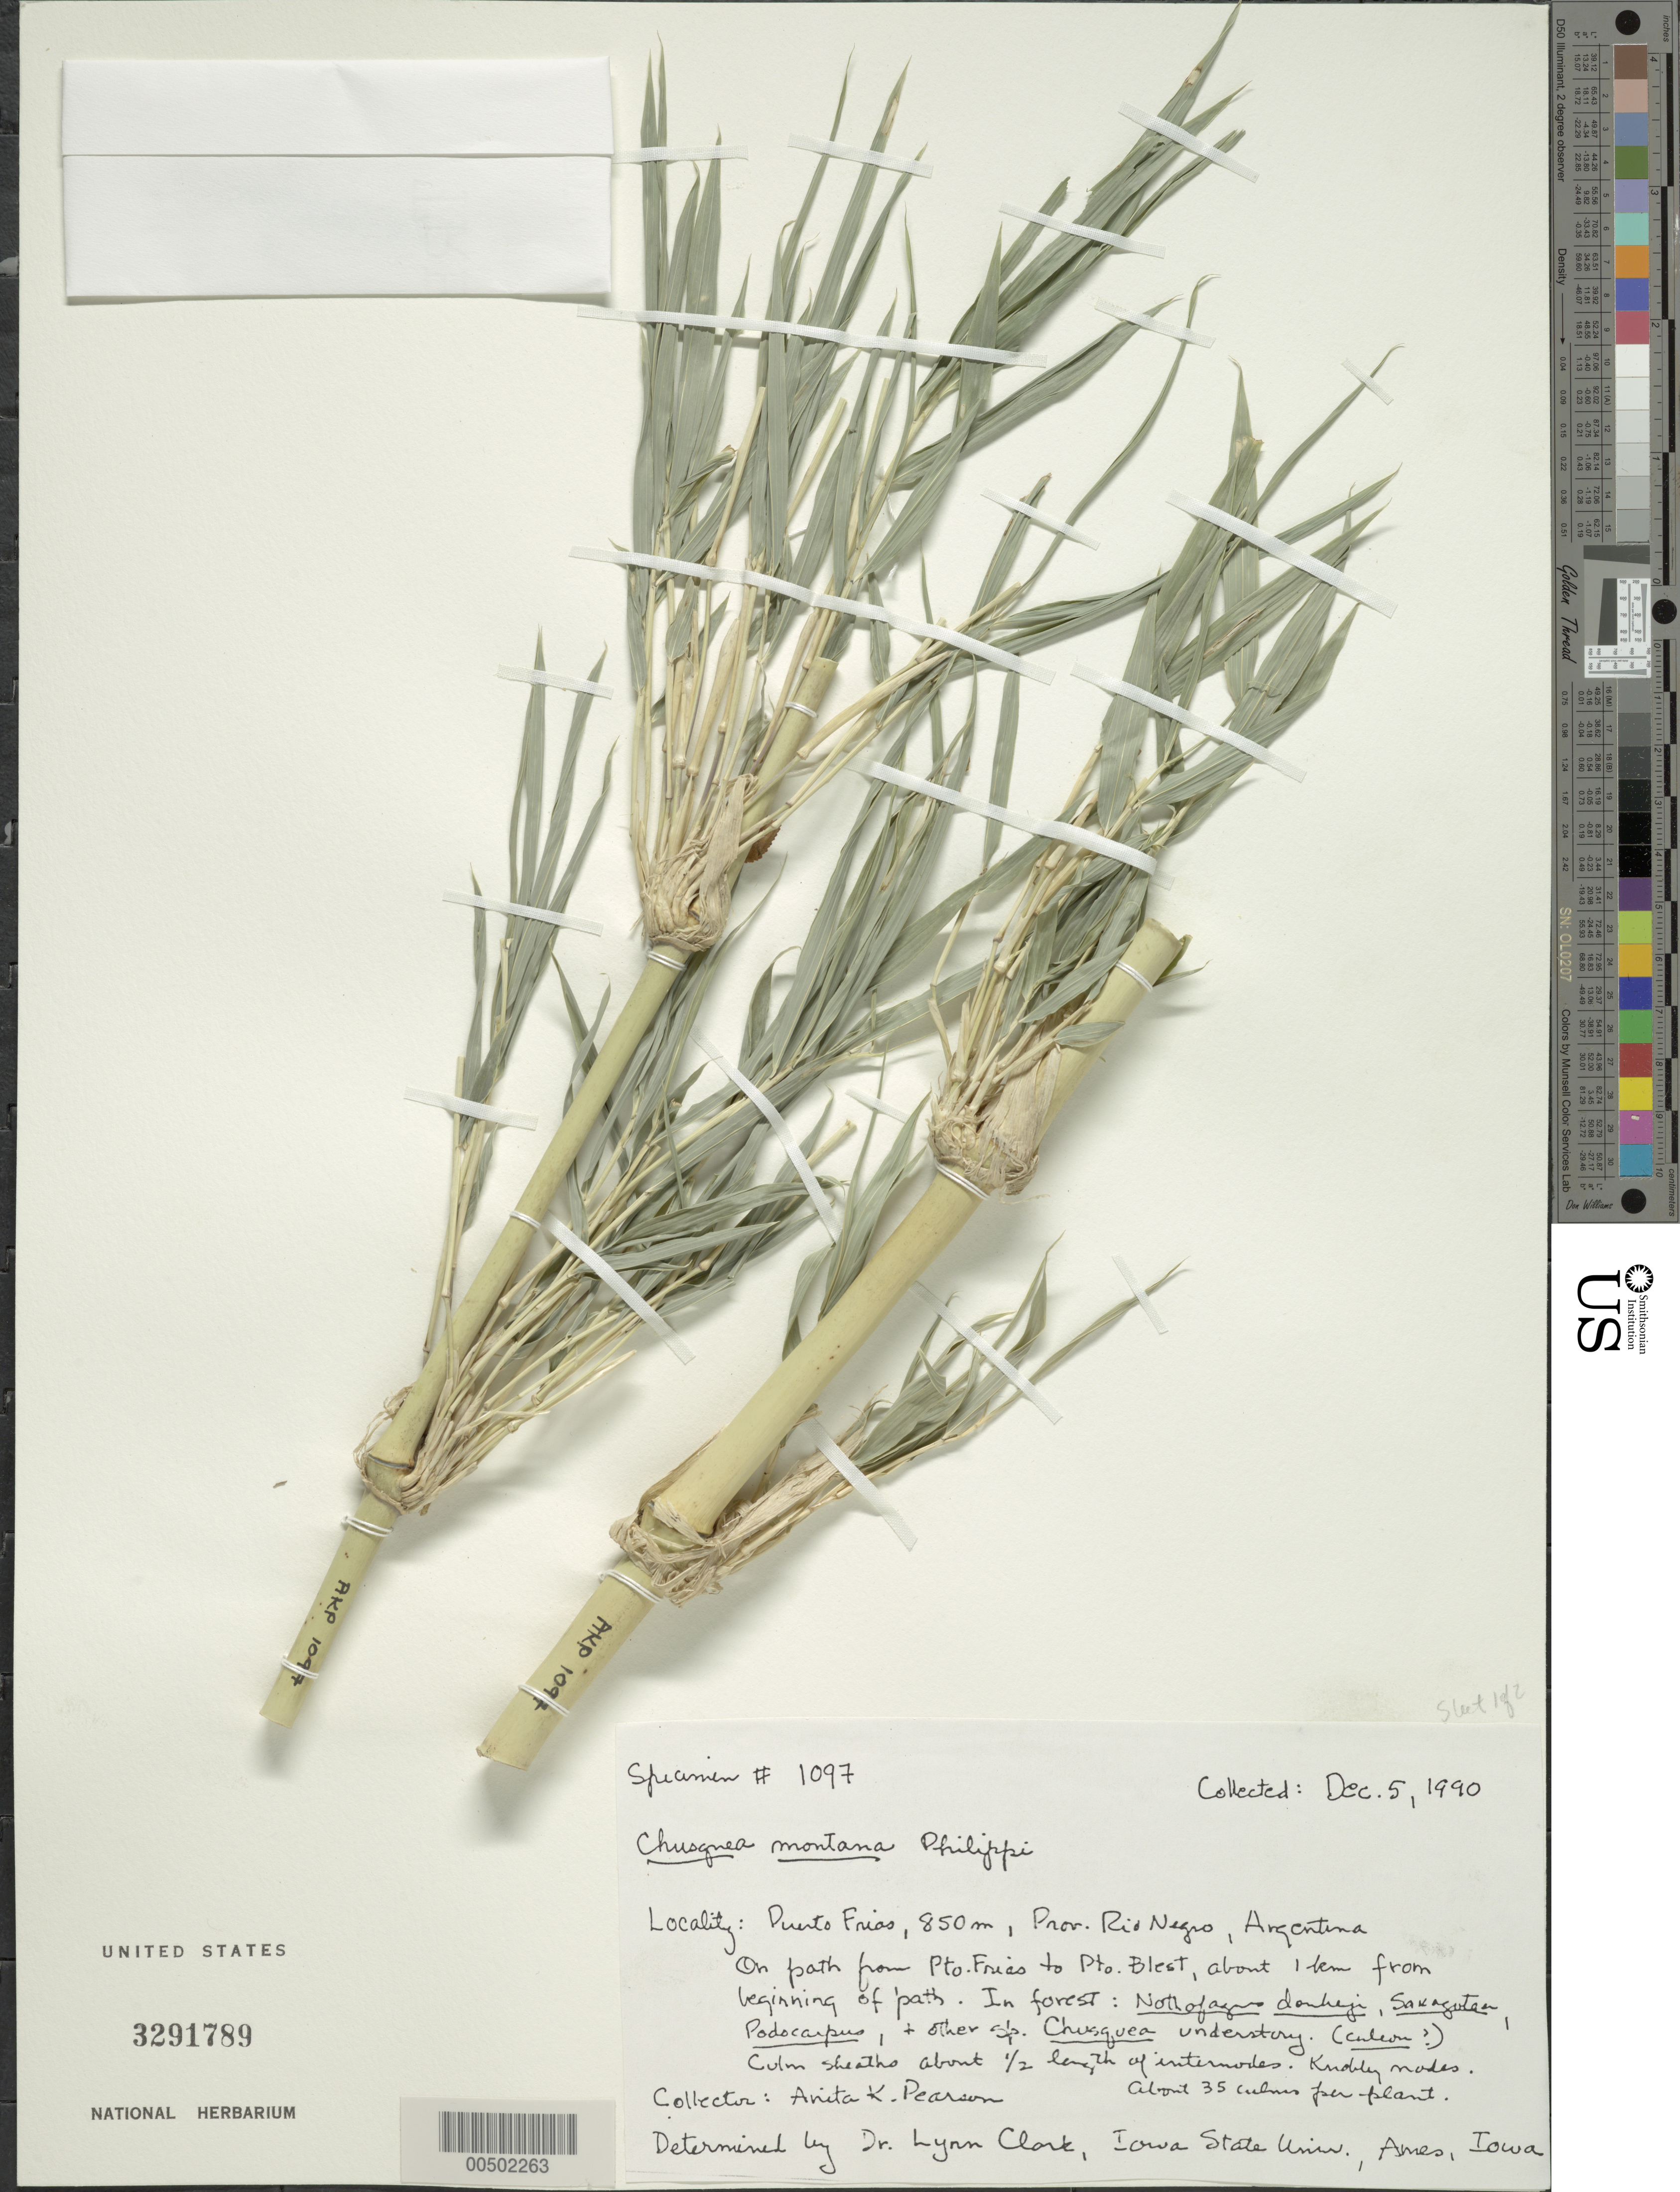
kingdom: Plantae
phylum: Tracheophyta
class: Liliopsida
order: Poales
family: Poaceae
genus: Chusquea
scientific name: Chusquea montana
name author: Phil.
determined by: Clark, Lynn G., (ISC), Iowa State University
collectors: A. K. Pearson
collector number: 1097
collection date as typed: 05 Dec 1990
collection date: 1990-12-05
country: Argentina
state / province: Río Negro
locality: Puerto Frias, on path from Puerto Frias to Pto. Blest about 1 km from beginning of path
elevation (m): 850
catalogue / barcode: US 3291789